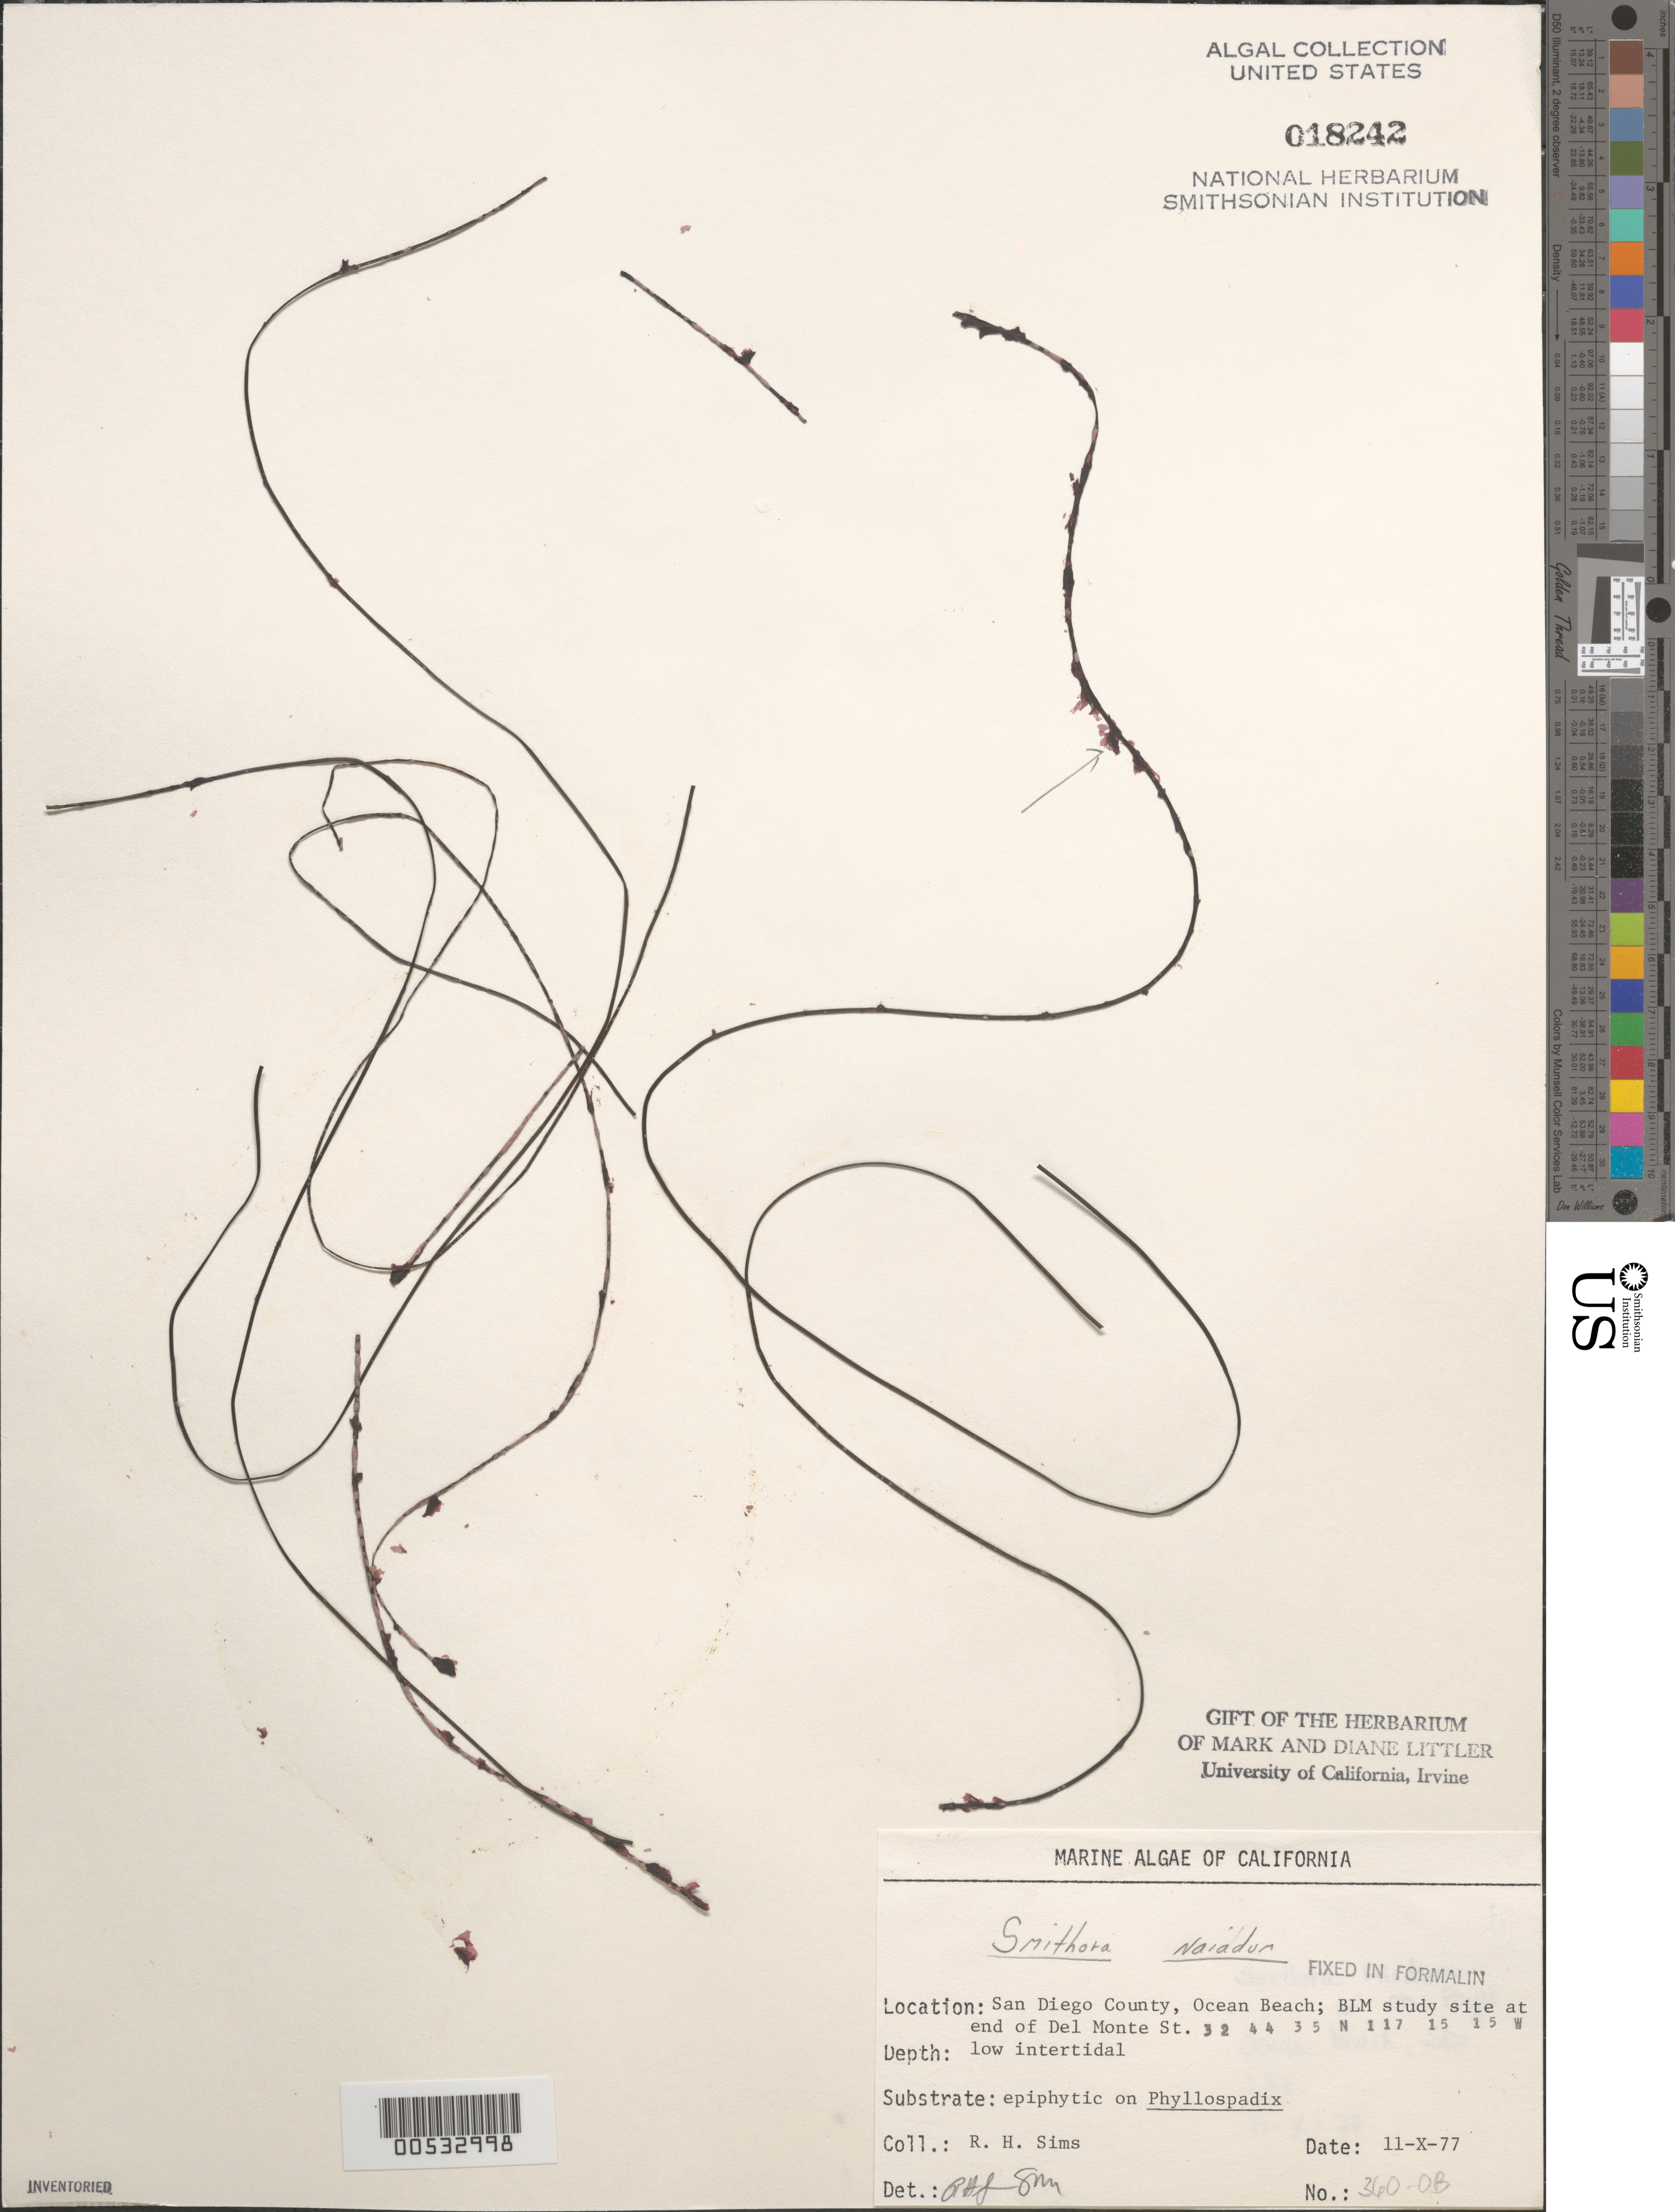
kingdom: Plantae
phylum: Rhodophyta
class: Compsopogonophyceae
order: Erythropeltidales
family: Erythrotrichiaceae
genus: Smithora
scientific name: Smithora naiadum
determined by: Sims, Robert H.; Murray, S. N.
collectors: R. H. Sims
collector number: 360-ob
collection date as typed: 11 Oct 1977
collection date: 1977-10-11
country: United States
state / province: California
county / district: San Diego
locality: Ocean Beach, end of Del Monte Street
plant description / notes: BLM-SOCALBIGHT Rocky Intertidal Survey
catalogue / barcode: US 18242